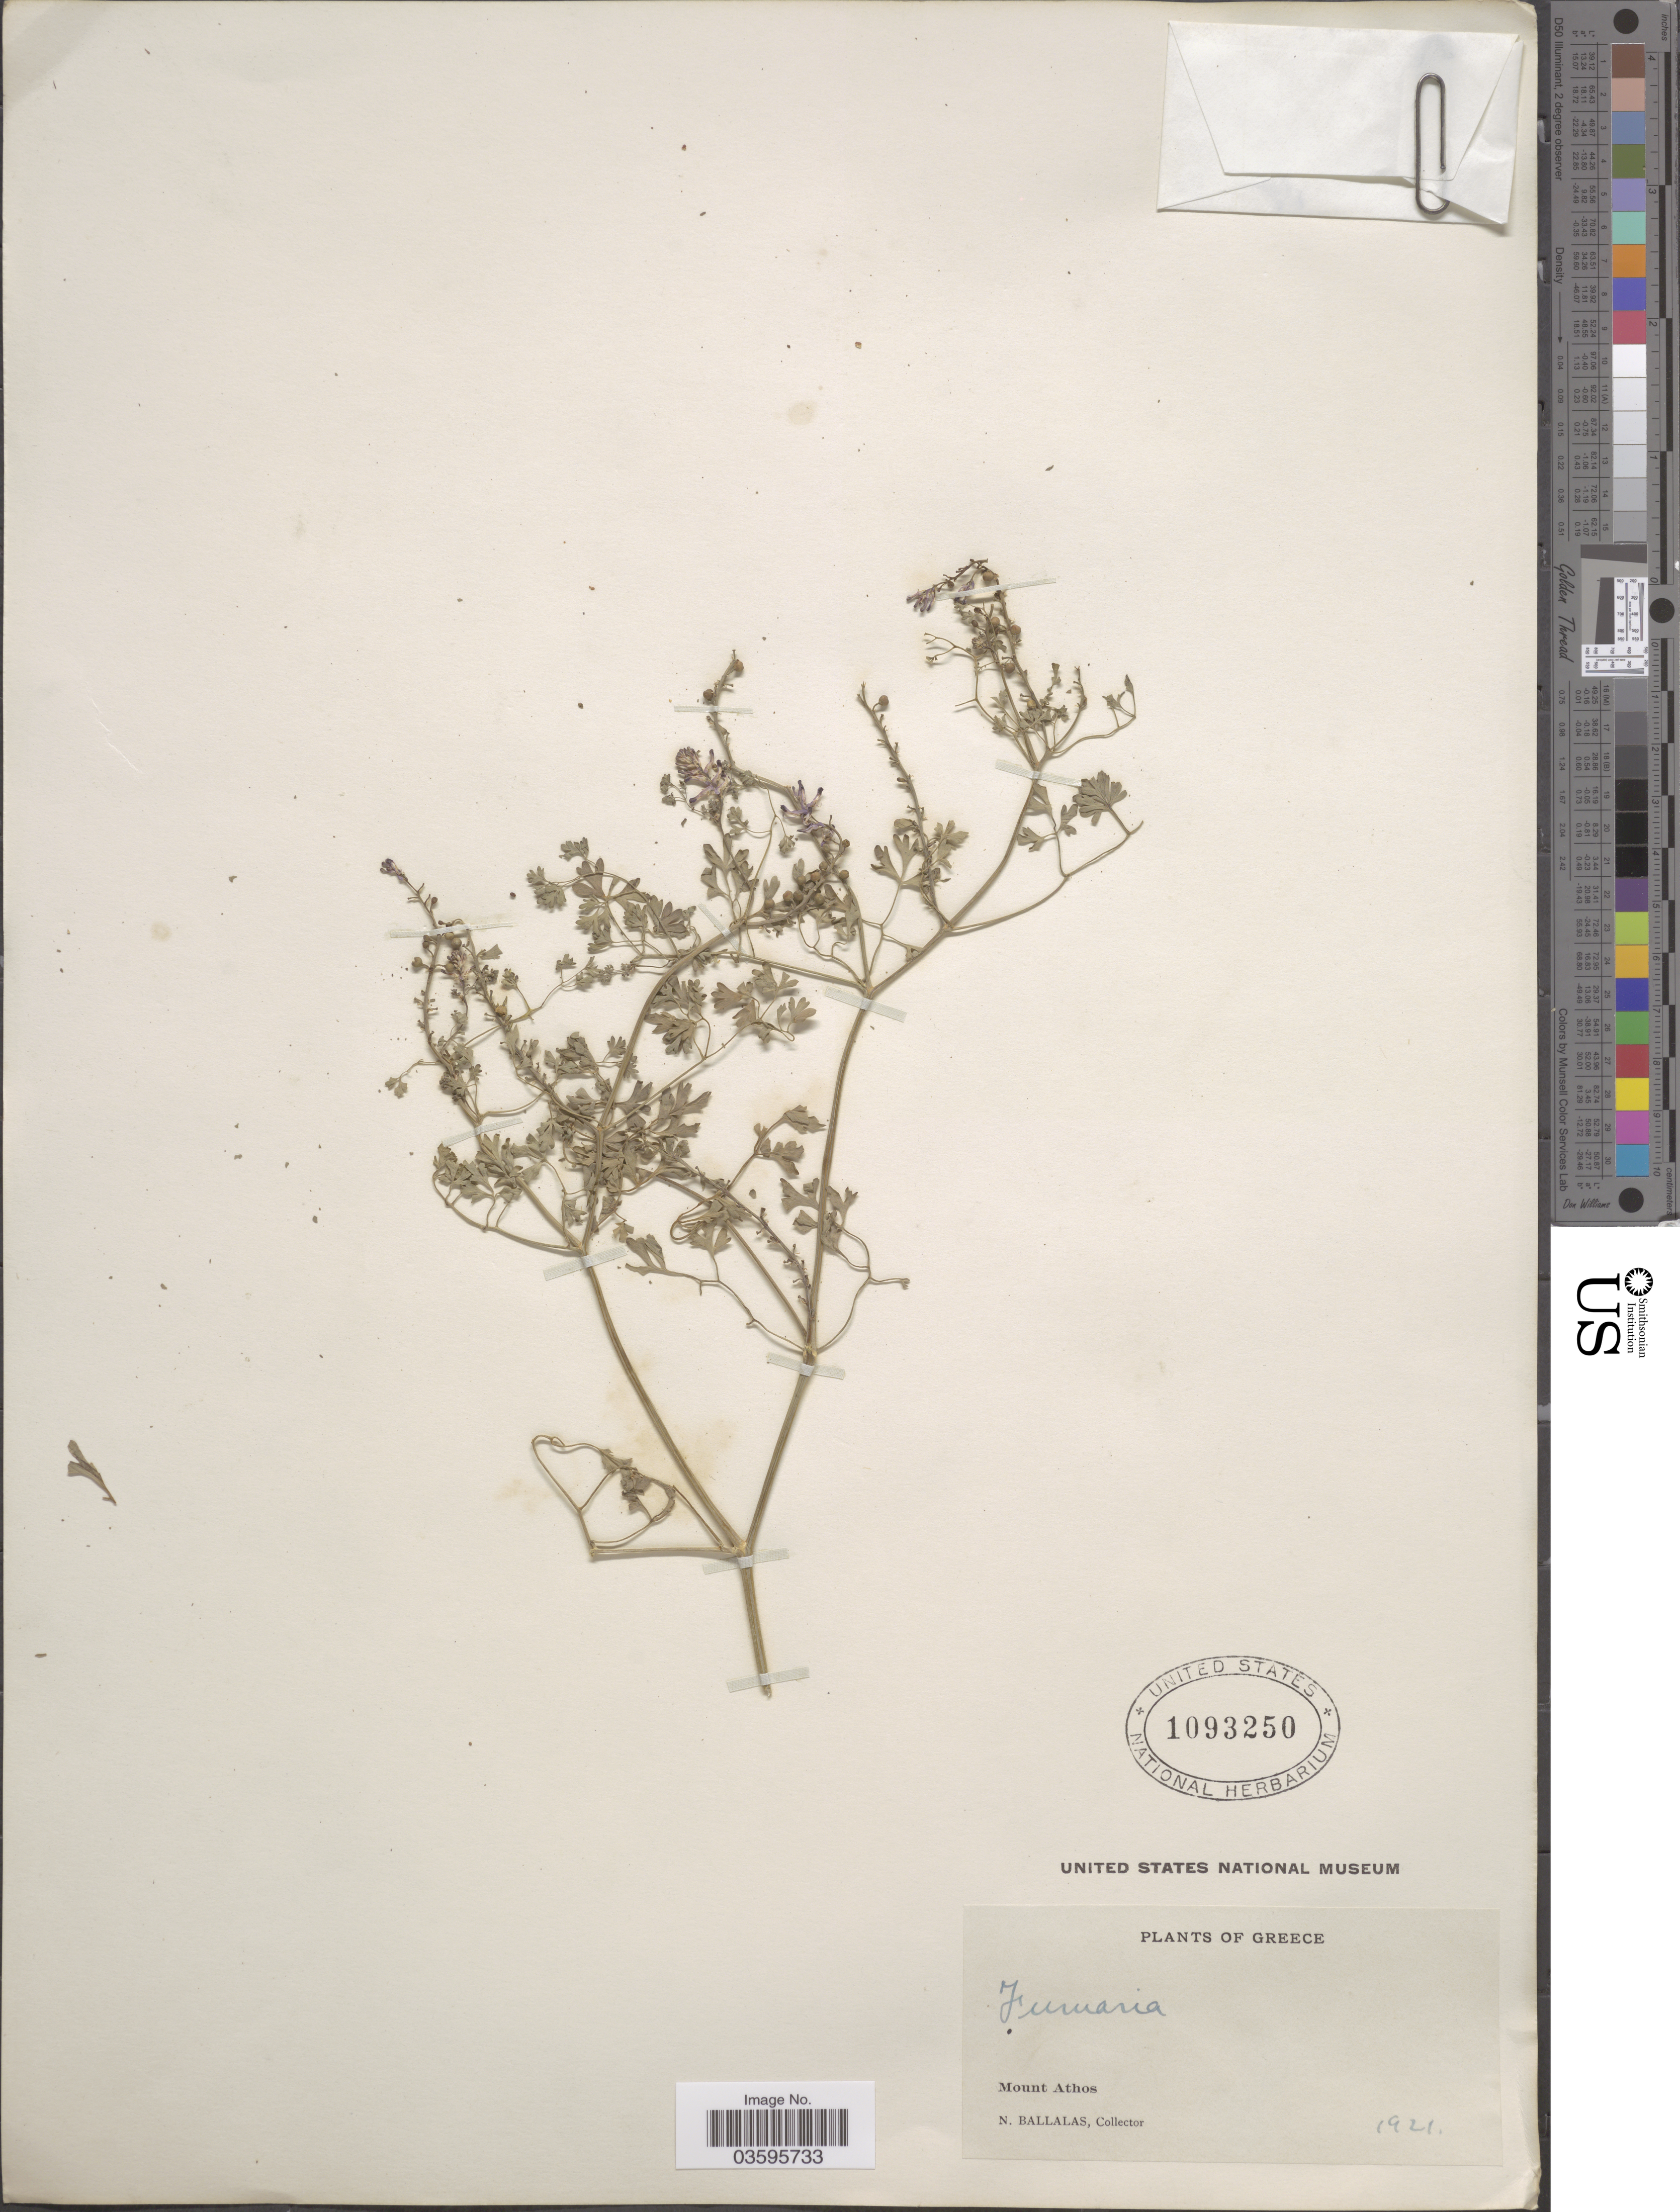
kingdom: Plantae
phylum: Tracheophyta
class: Magnoliopsida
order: Ranunculales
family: Papaveraceae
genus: Fumaria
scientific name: Fumaria sp.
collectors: N. Ballalas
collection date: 1921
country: Greece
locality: Mount Athos.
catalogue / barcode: US 1093250